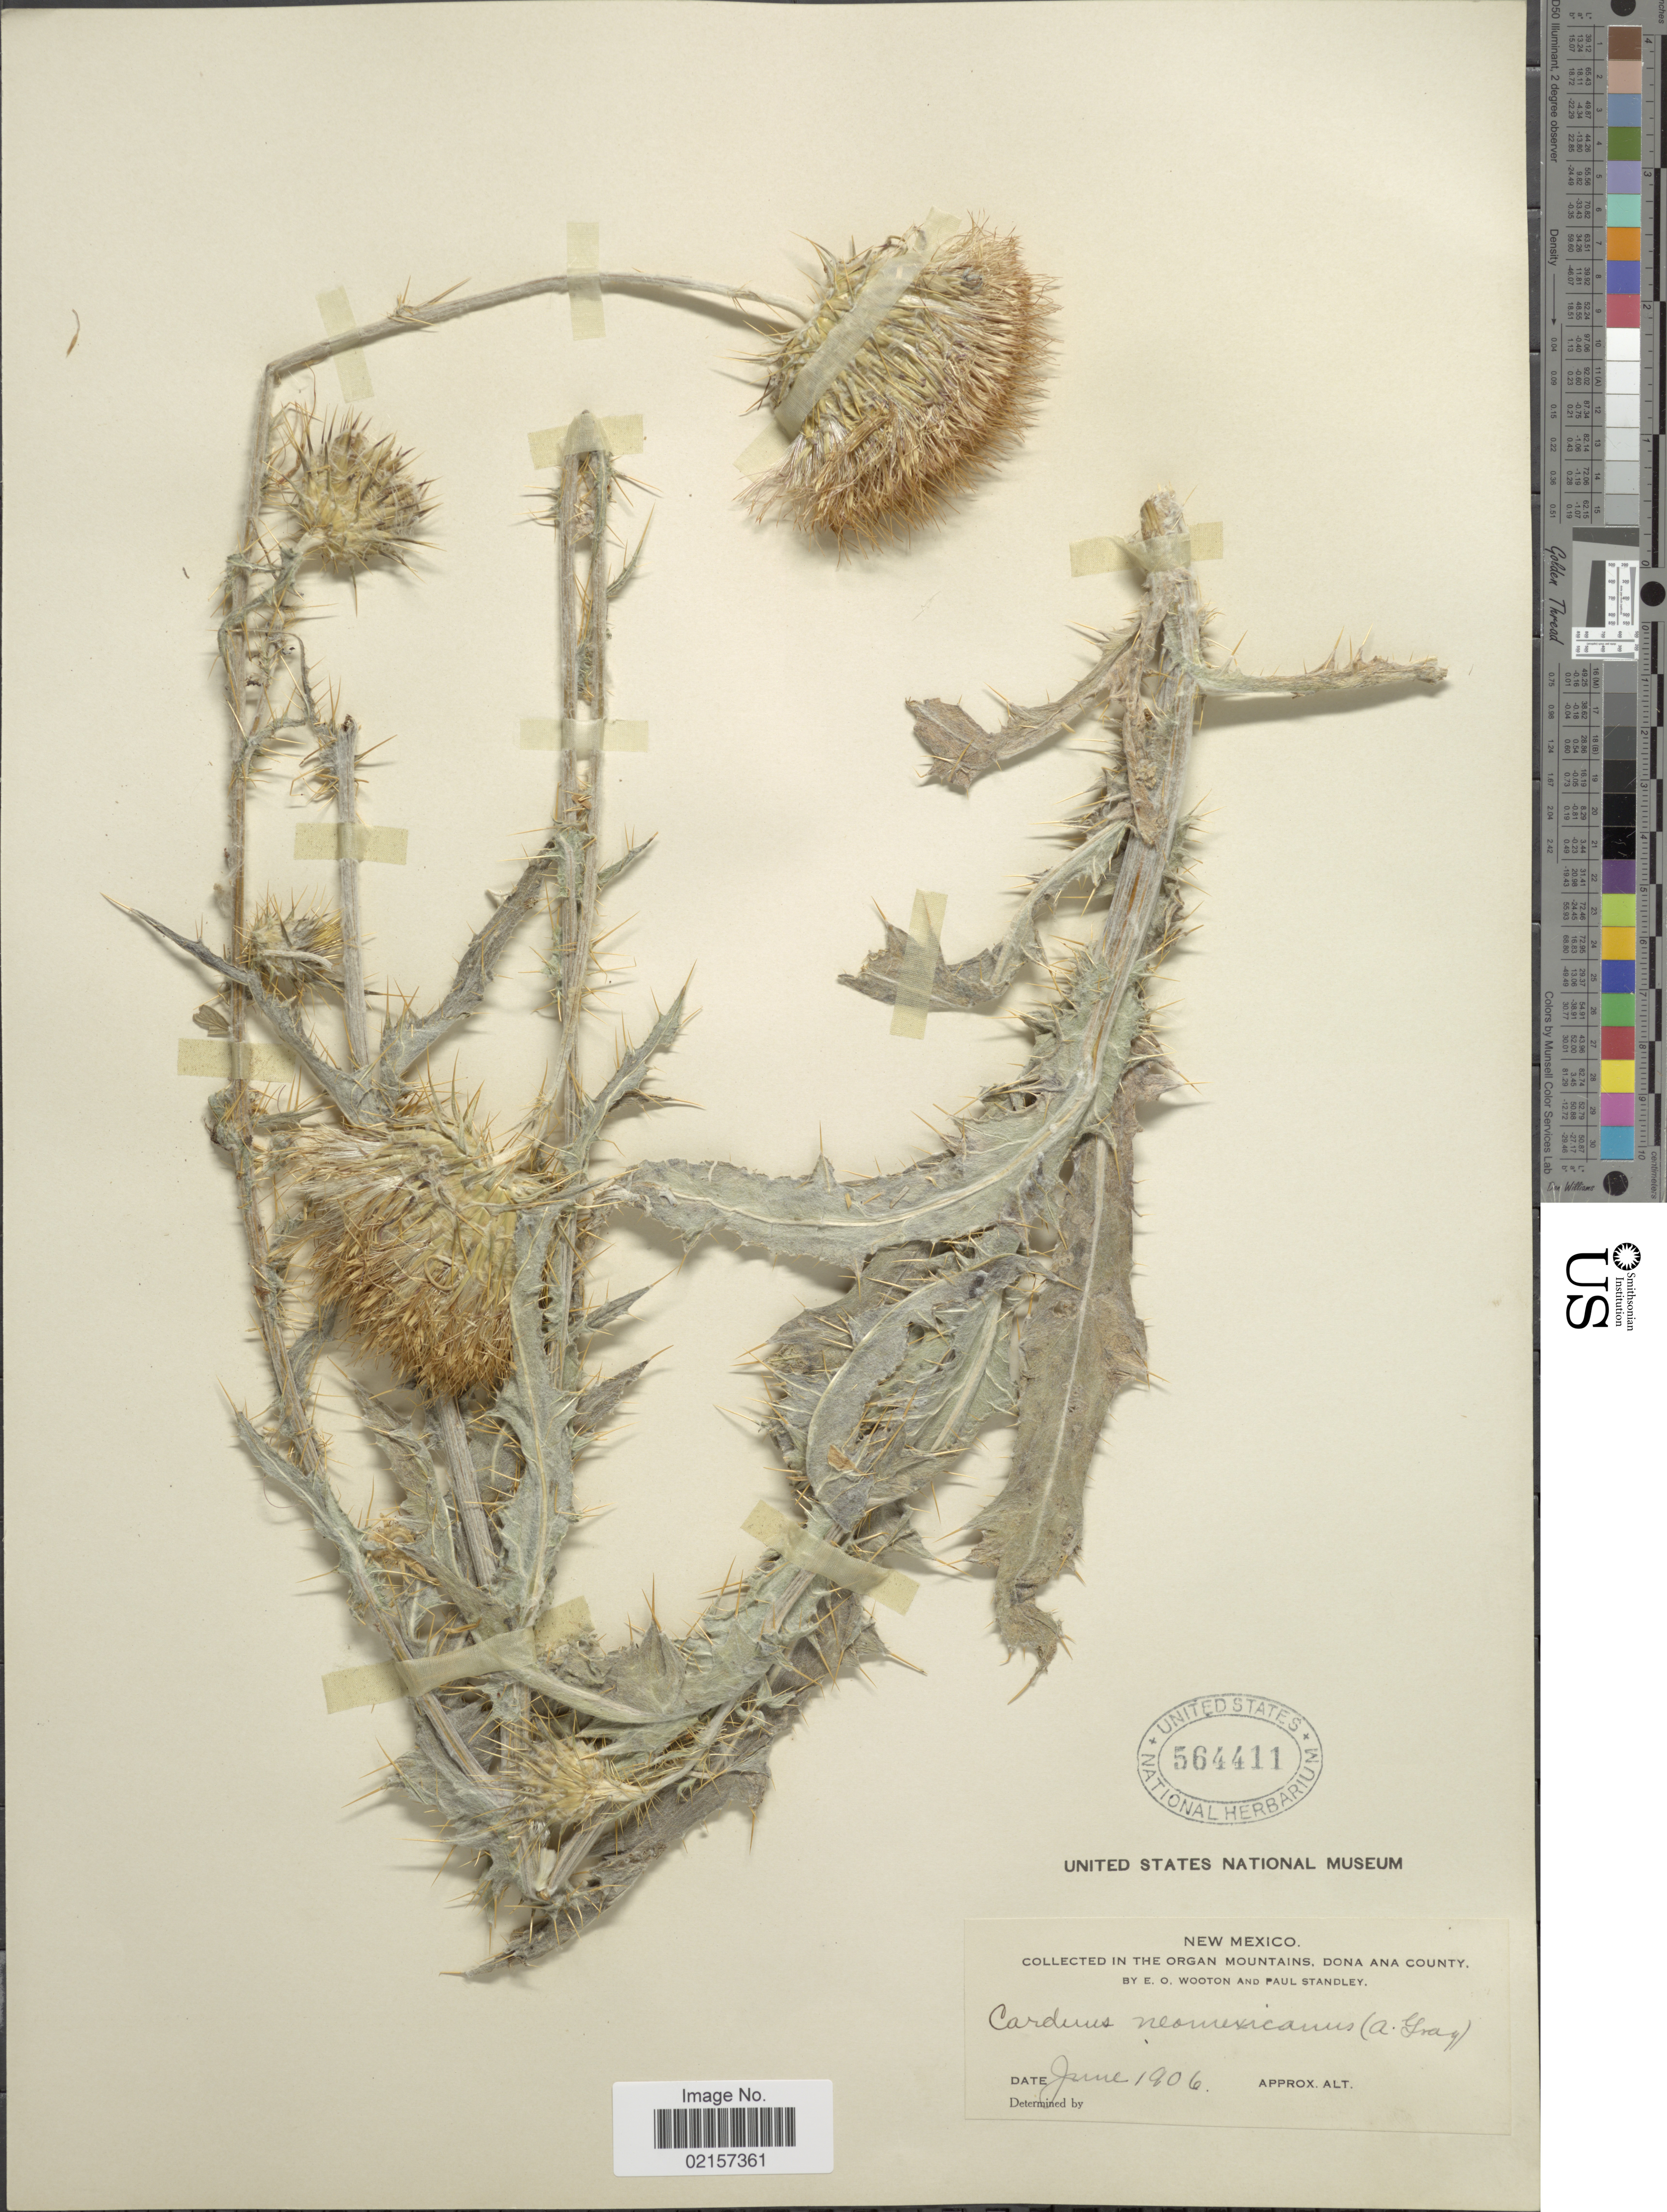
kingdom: Plantae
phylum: Tracheophyta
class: Magnoliopsida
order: Asterales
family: Asteraceae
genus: Cirsium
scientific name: Cirsium neomexicanum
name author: A. Gray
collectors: E. O. Wooton & P. C. Standley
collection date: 1906-06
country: United States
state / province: New Mexico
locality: Organ Mountains, Dona Ana County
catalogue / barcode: US 564411